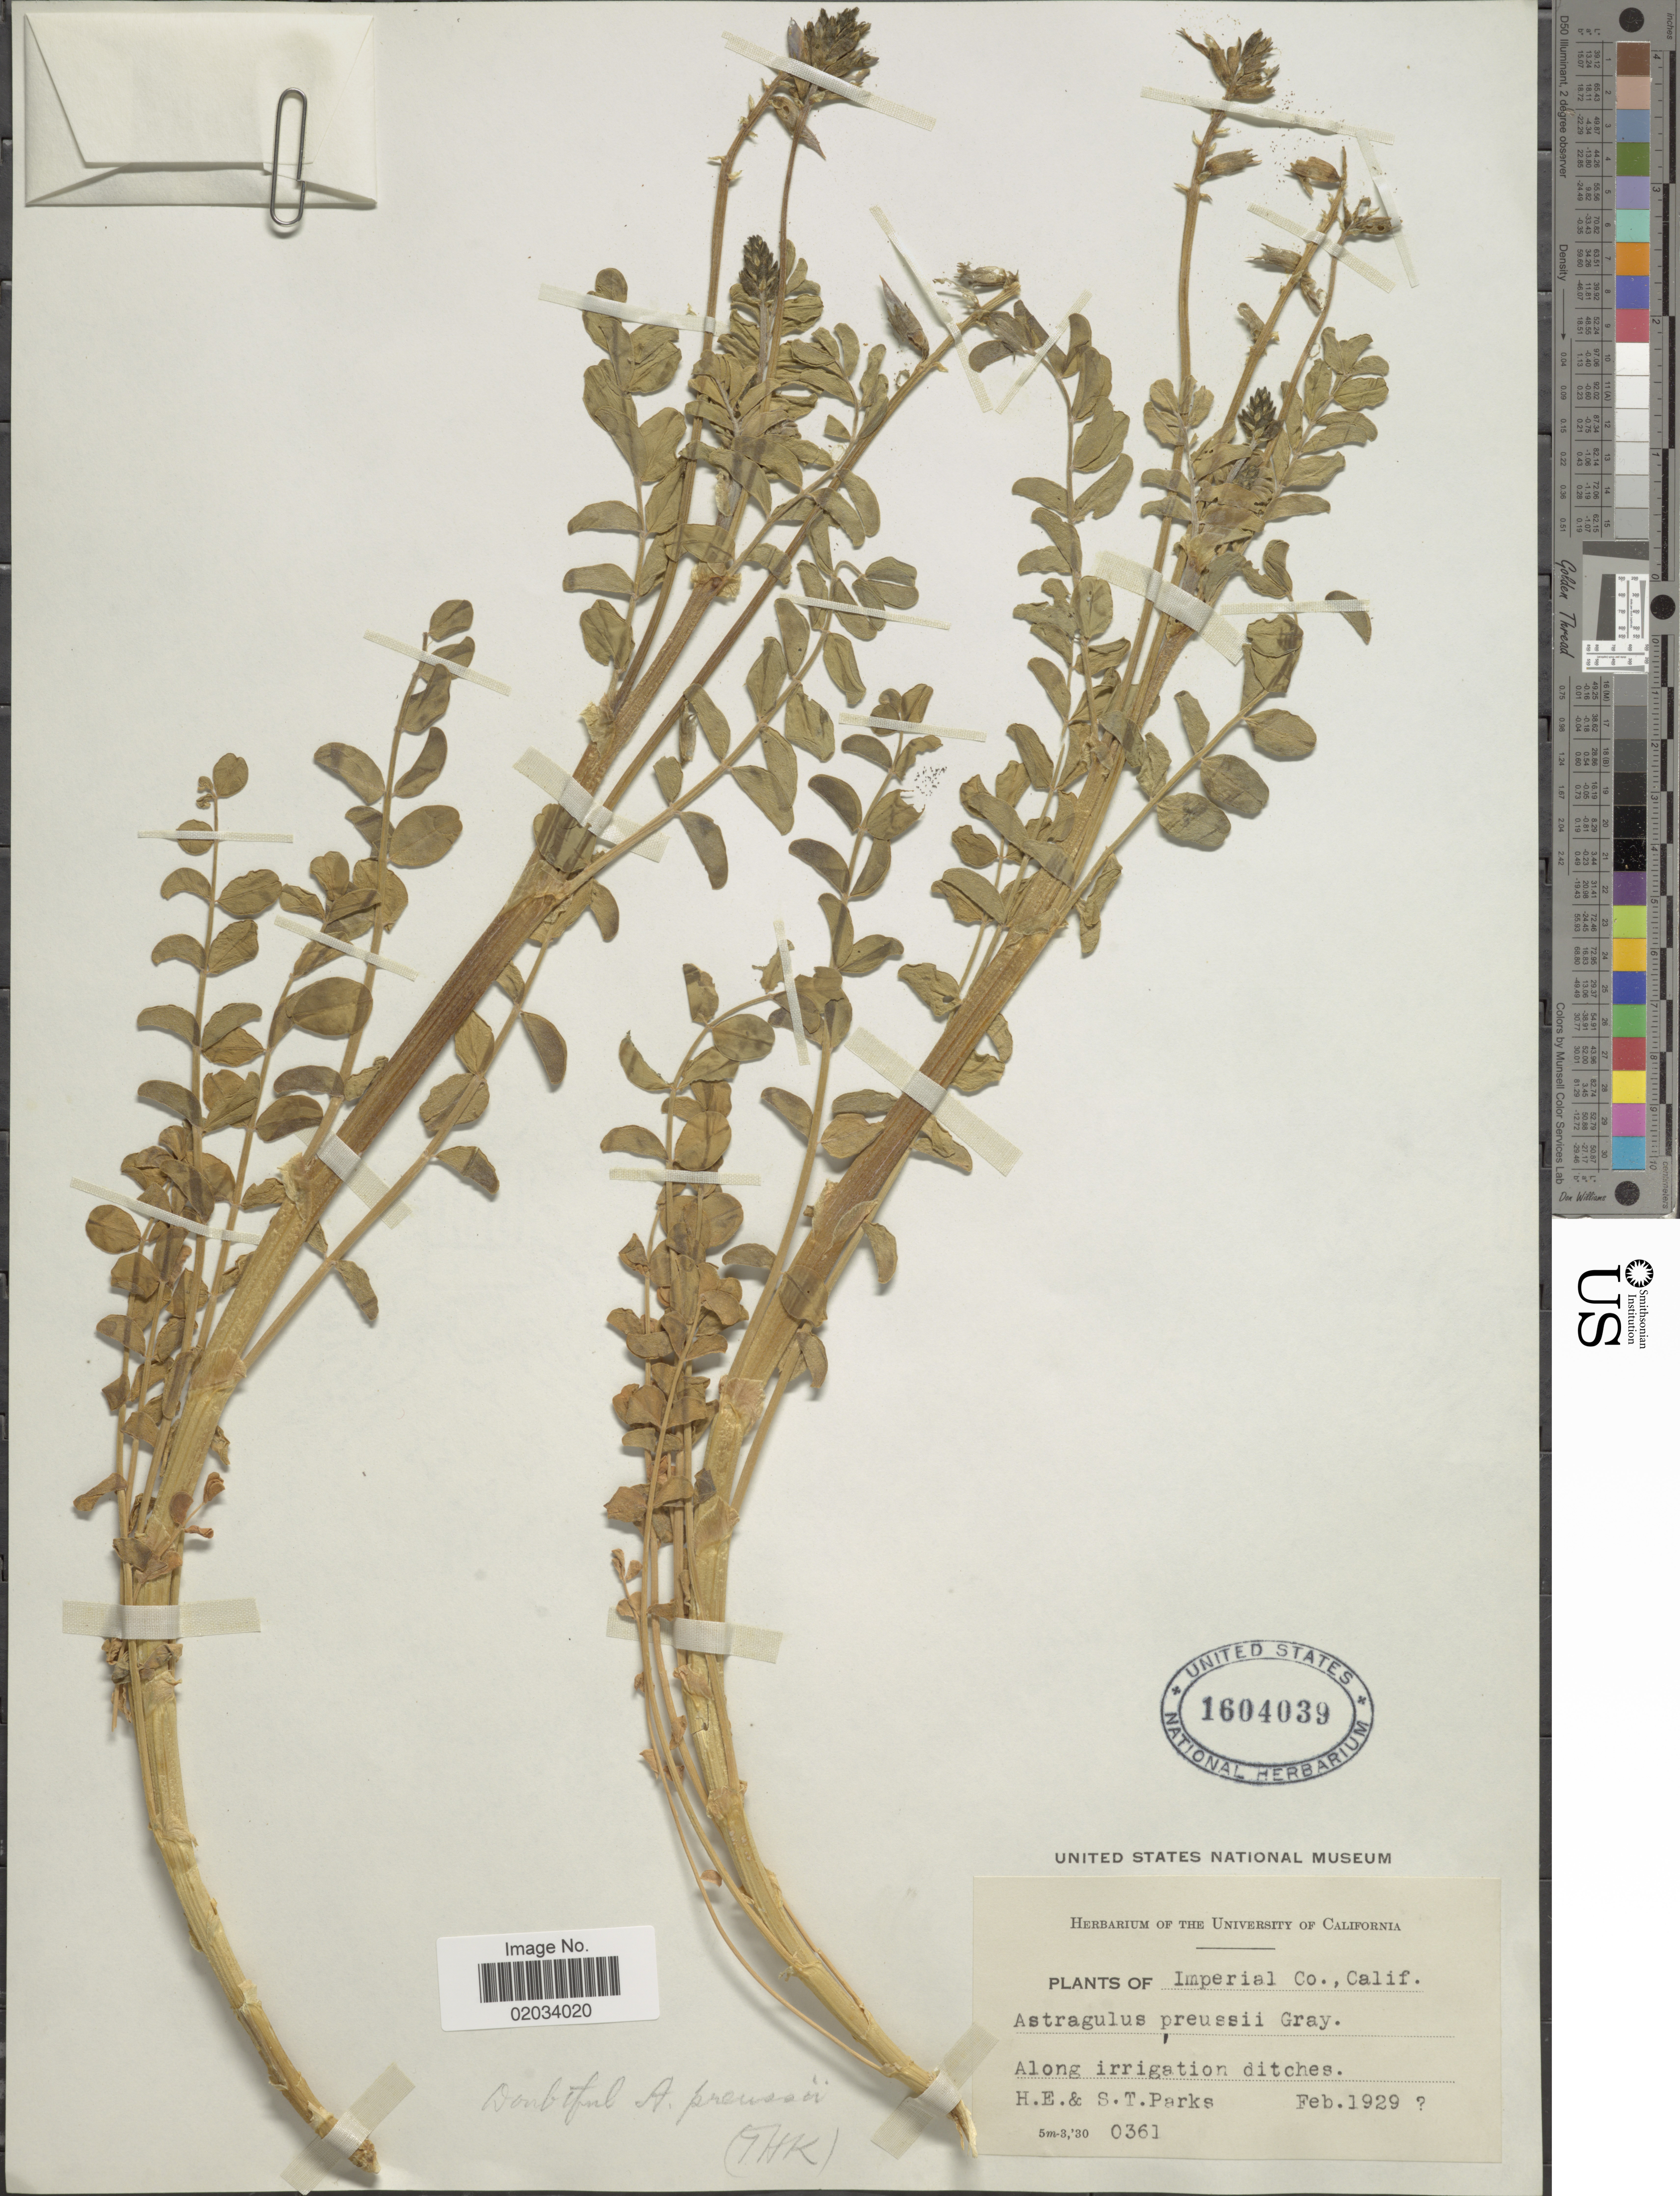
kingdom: Plantae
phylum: Tracheophyta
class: Magnoliopsida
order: Fabales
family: Fabaceae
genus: Astragalus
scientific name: Astragalus preussii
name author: A. Gray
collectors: H. E. Parks & S. Parks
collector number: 0361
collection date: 1929-02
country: United States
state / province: California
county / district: Imperial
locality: Imperial Co., Calif. Along irrigation ditches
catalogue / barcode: US 1604039